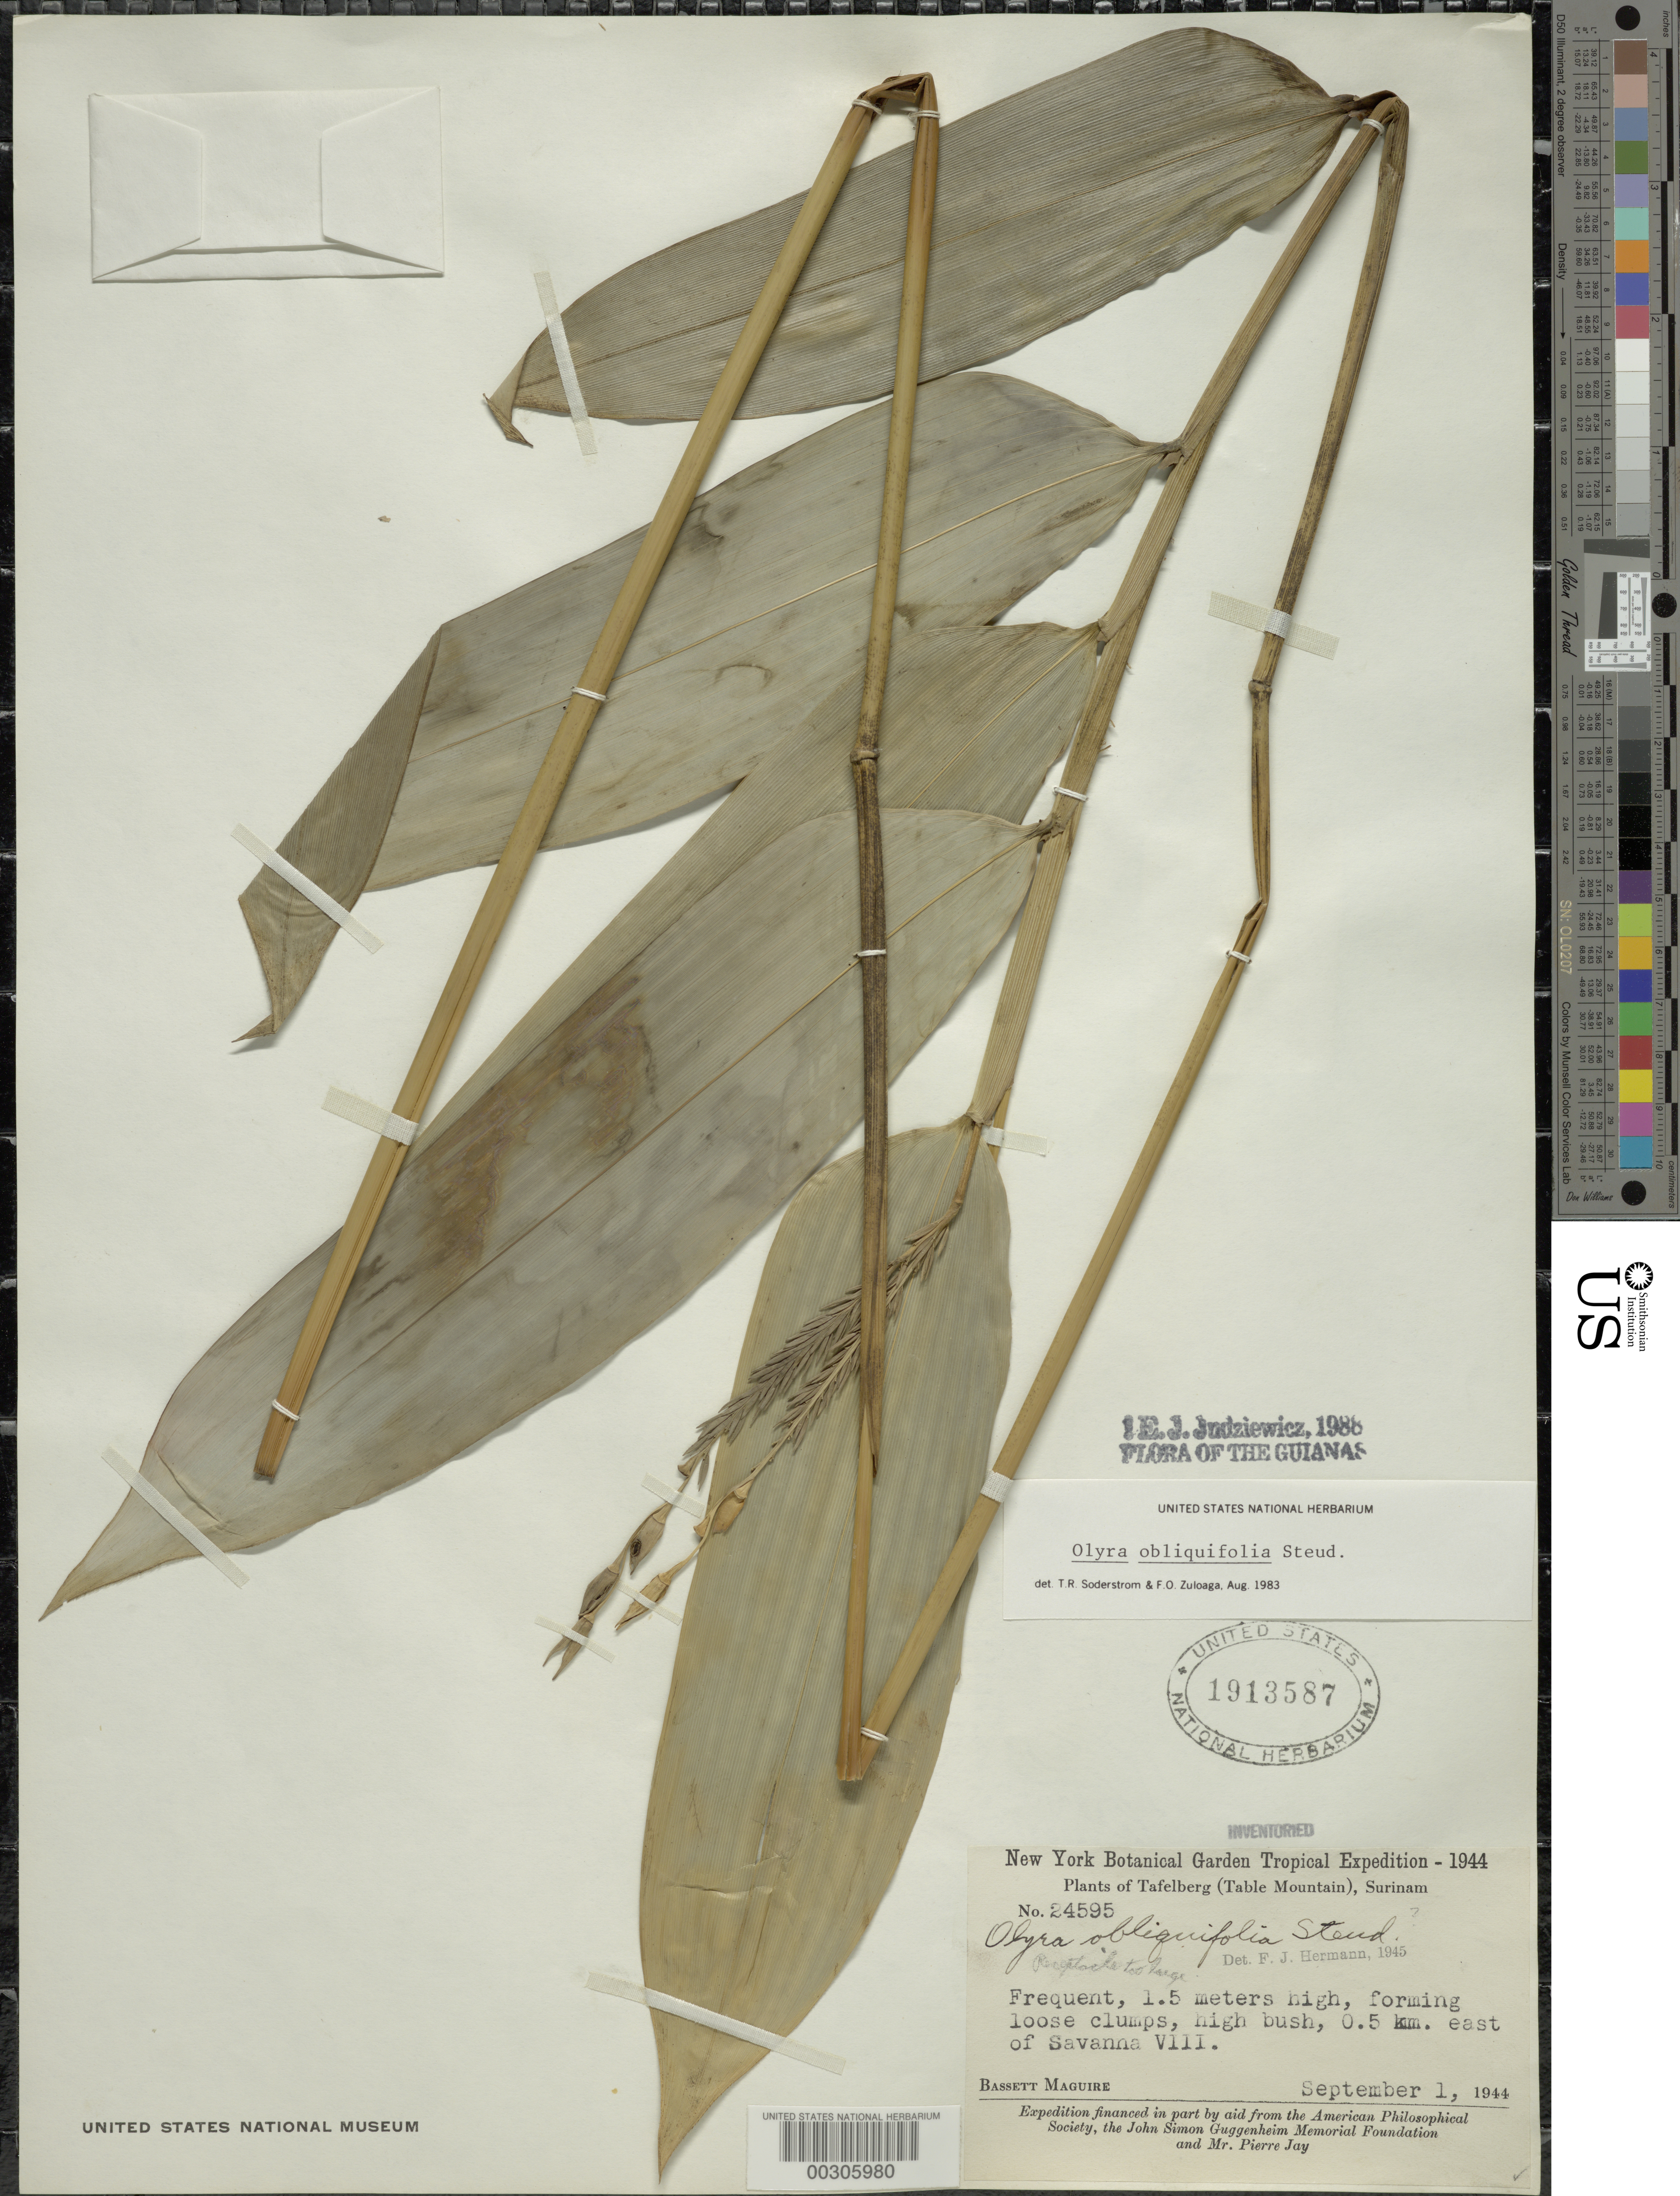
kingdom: Plantae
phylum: Tracheophyta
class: Liliopsida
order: Poales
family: Poaceae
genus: Olyra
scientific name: Olyra obliquifolia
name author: Steud.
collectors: B. Maguire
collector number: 24595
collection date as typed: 01 Sep 1944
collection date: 1944-09-01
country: Suriname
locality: Savanna viii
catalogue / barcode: US 1913587